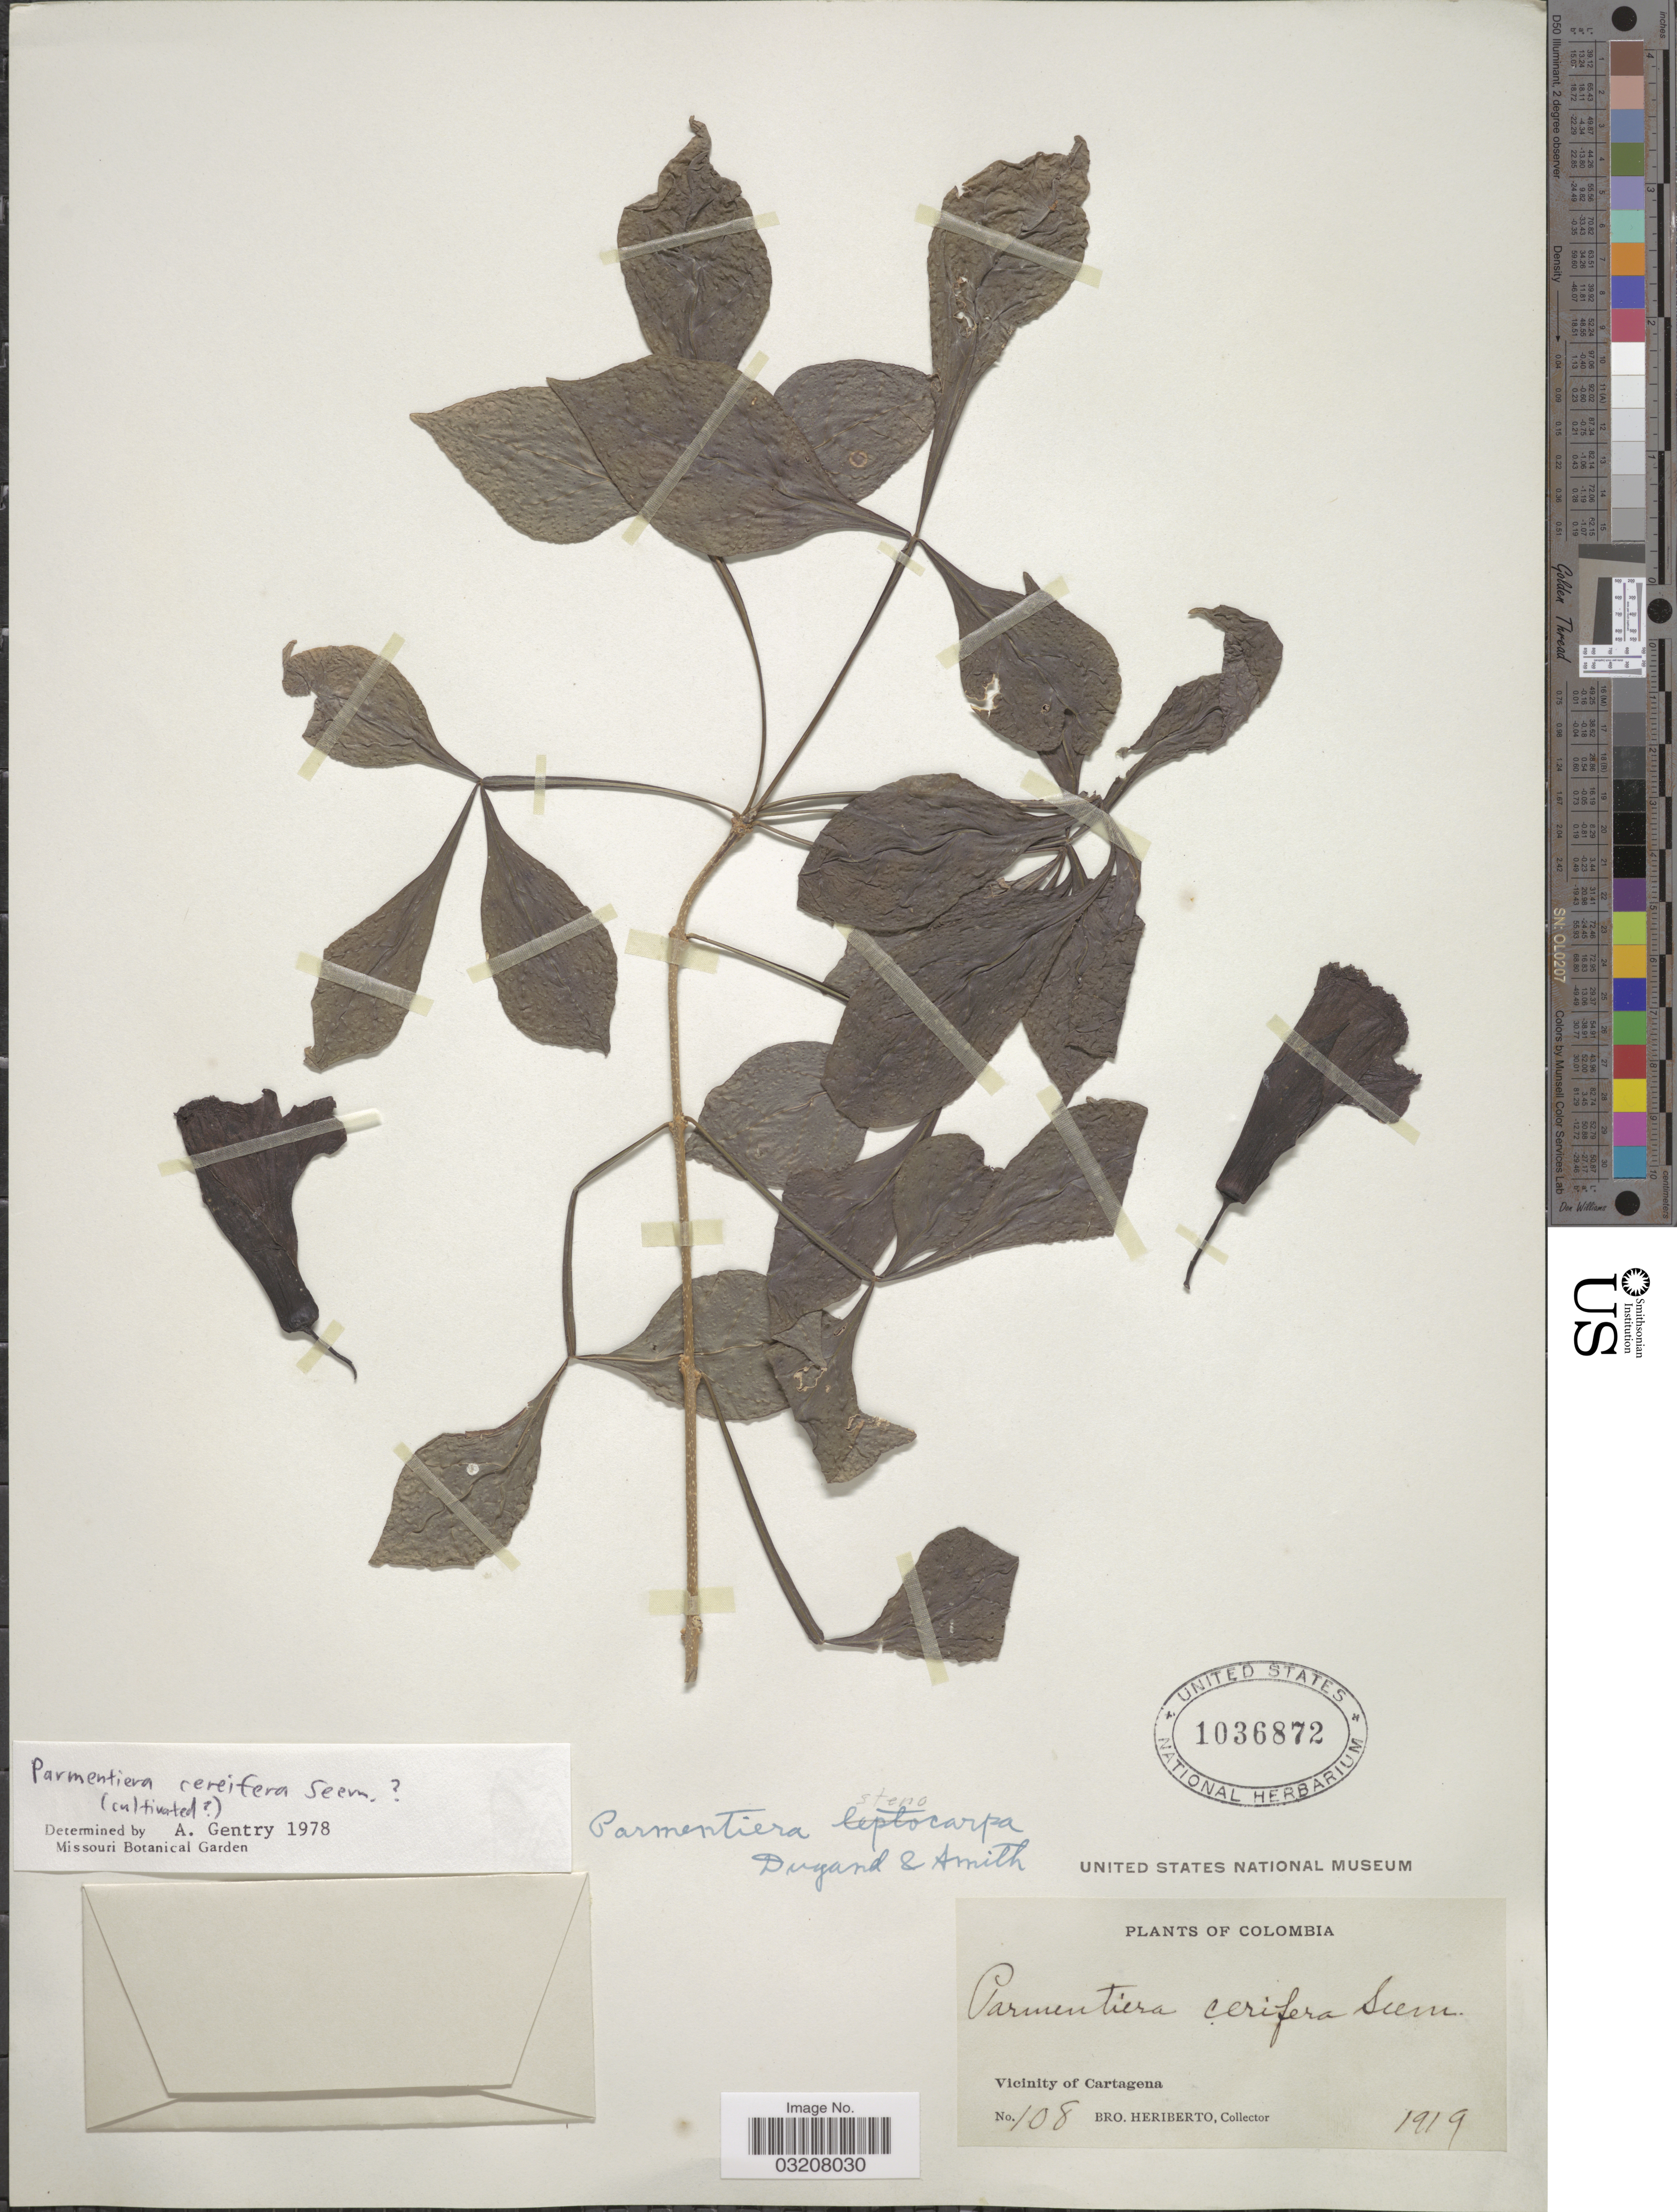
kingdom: Plantae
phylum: Tracheophyta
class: Magnoliopsida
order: Lamiales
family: Bignoniaceae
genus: Parmentiera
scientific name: Parmentiera cereifera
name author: Seem.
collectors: B. Heriberto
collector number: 108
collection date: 1919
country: Colombia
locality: Vicinity of Cartagena.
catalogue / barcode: US 1036872